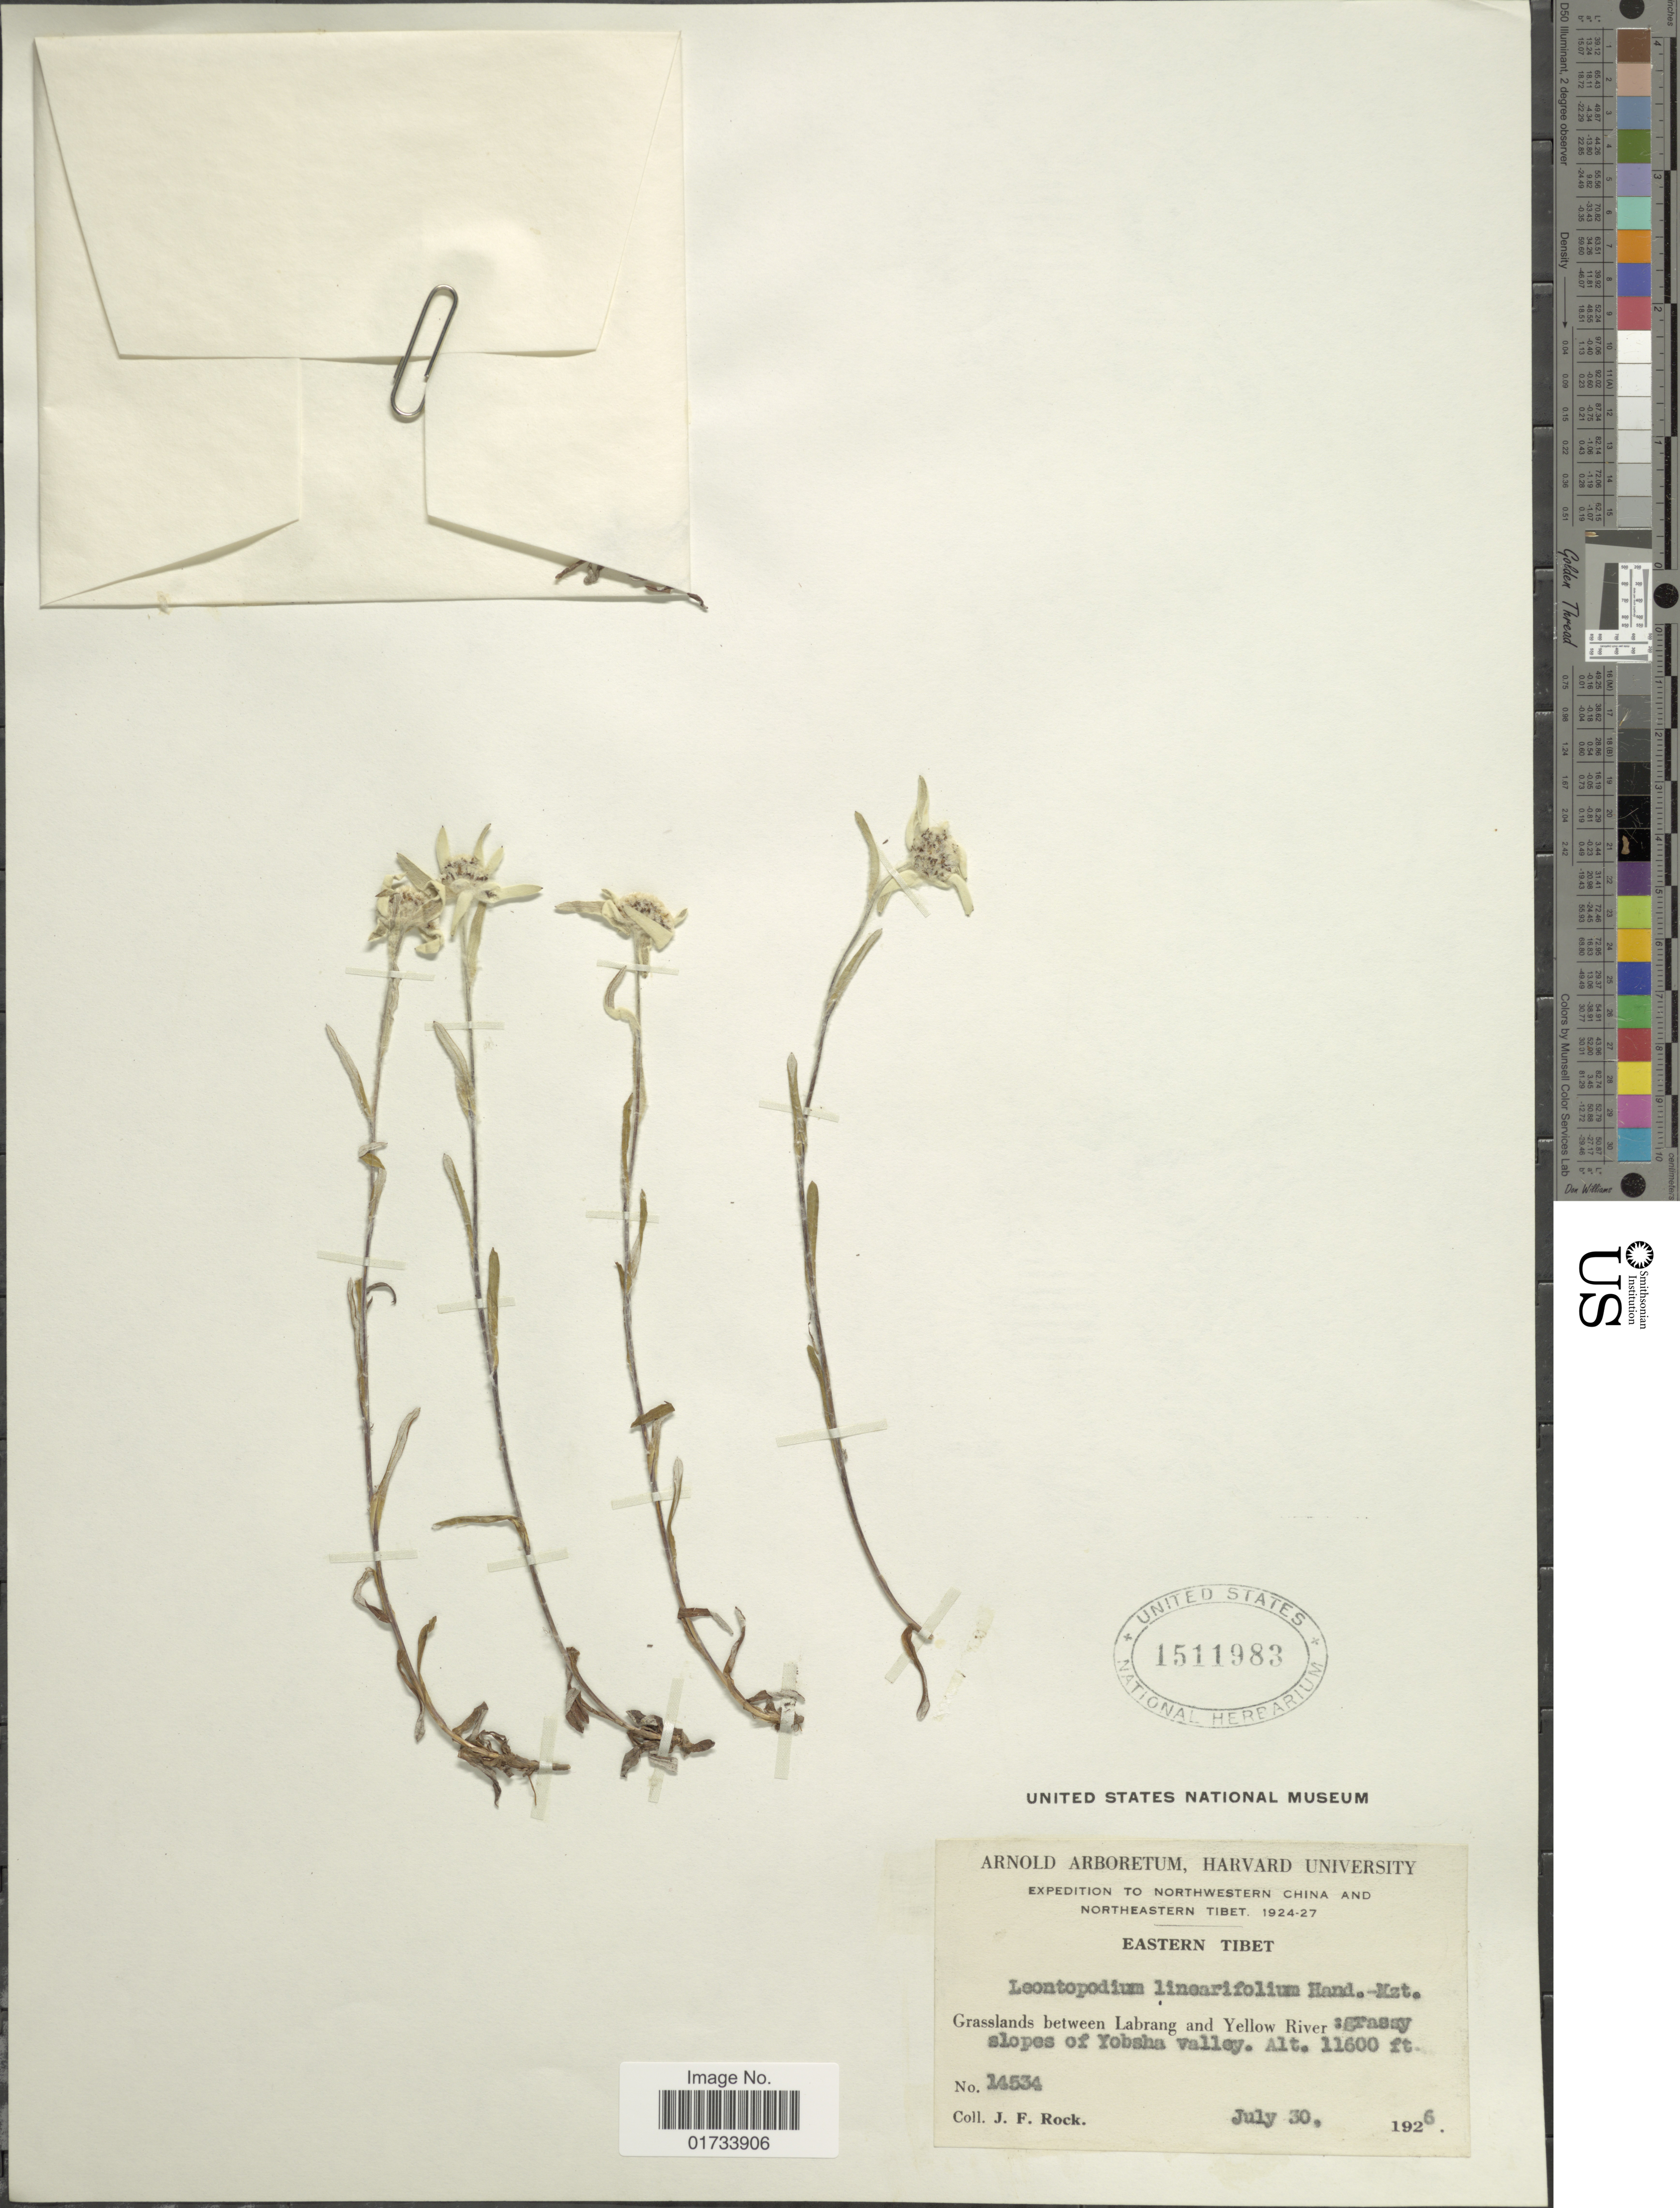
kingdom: Plantae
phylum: Tracheophyta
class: Magnoliopsida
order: Asterales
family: Asteraceae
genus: Leontopodium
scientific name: Leontopodium linearifolium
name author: Ling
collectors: J. Rock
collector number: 14534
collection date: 1926-07-30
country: China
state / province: Xizang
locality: Northwestern China and Northeastern Tibet, Eastern Tibet, Grasslands between Labrang and Yellow River; grassy slopes of Yobsha valley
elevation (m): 3536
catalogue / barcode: US 1511983